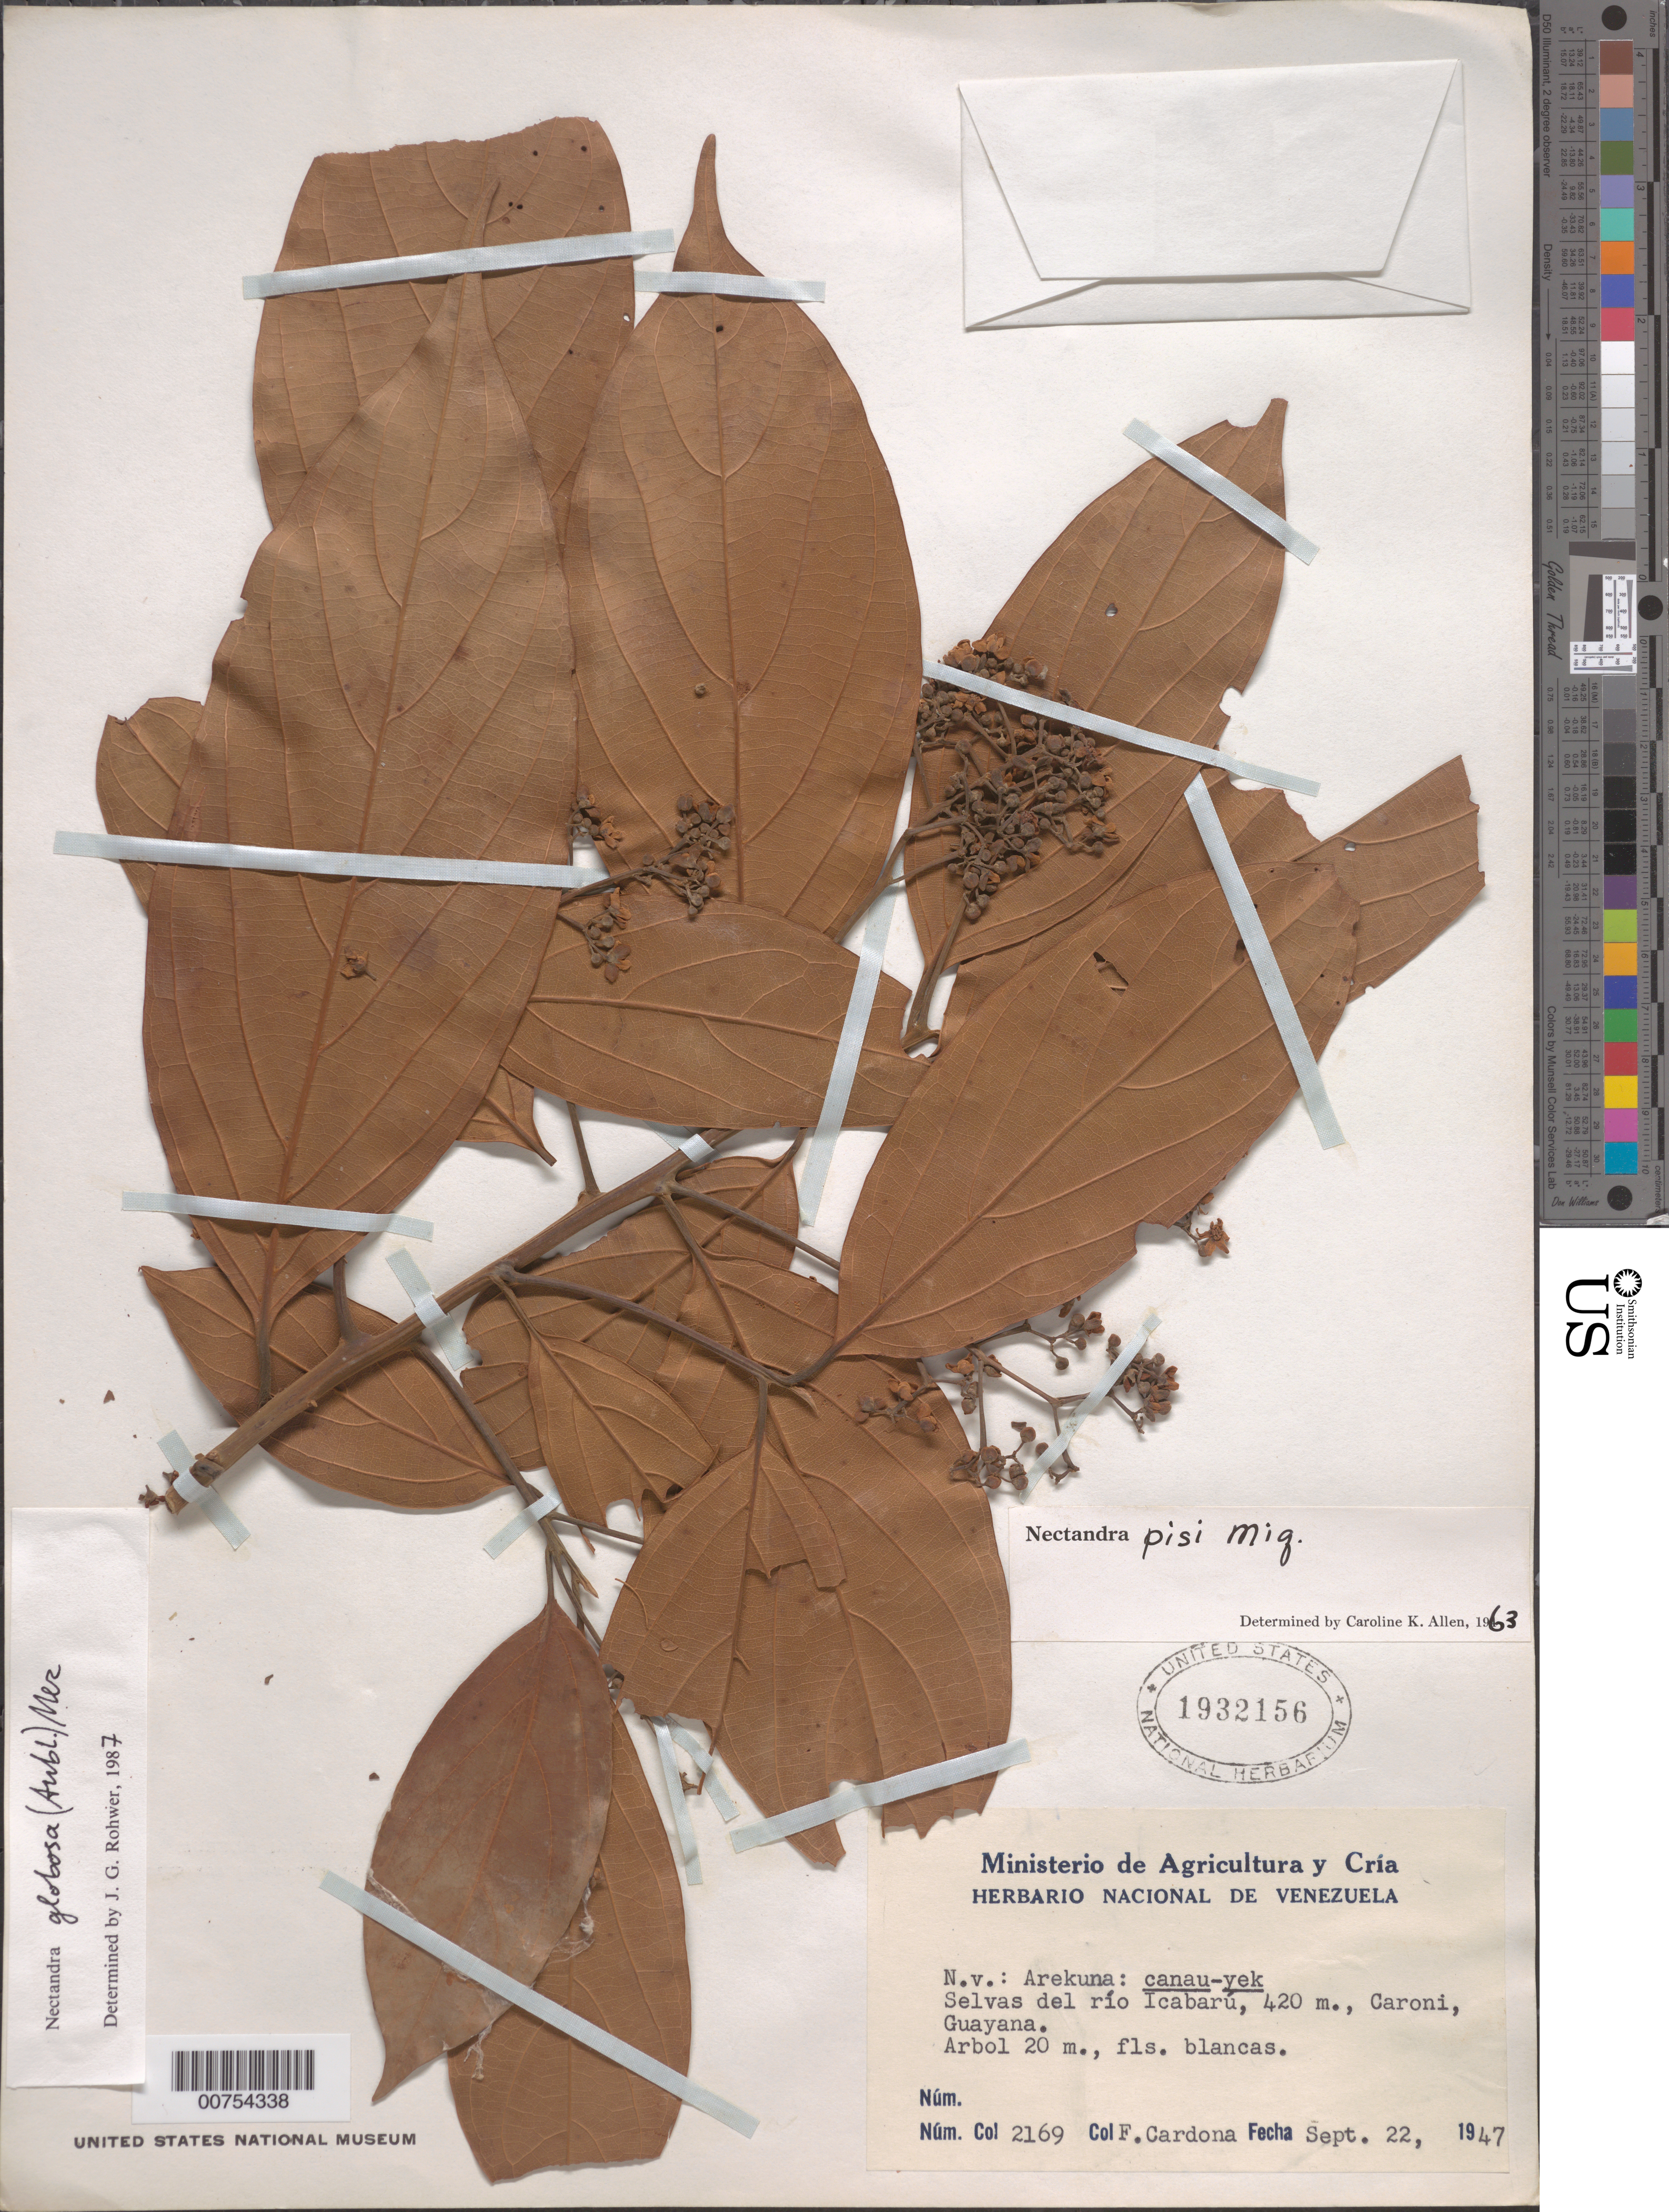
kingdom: Plantae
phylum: Tracheophyta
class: Magnoliopsida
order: Laurales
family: Lauraceae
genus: Nectandra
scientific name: Nectandra globosa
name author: (Aubl.) Mez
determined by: Rohwer, J. G.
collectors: F. Cardona Puig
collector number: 2169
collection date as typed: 22-Sep-47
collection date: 1947-09-22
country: Venezuela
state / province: Bolívar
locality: Río Caroní, Guayana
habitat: Woods along river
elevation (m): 420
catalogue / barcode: US 1932156